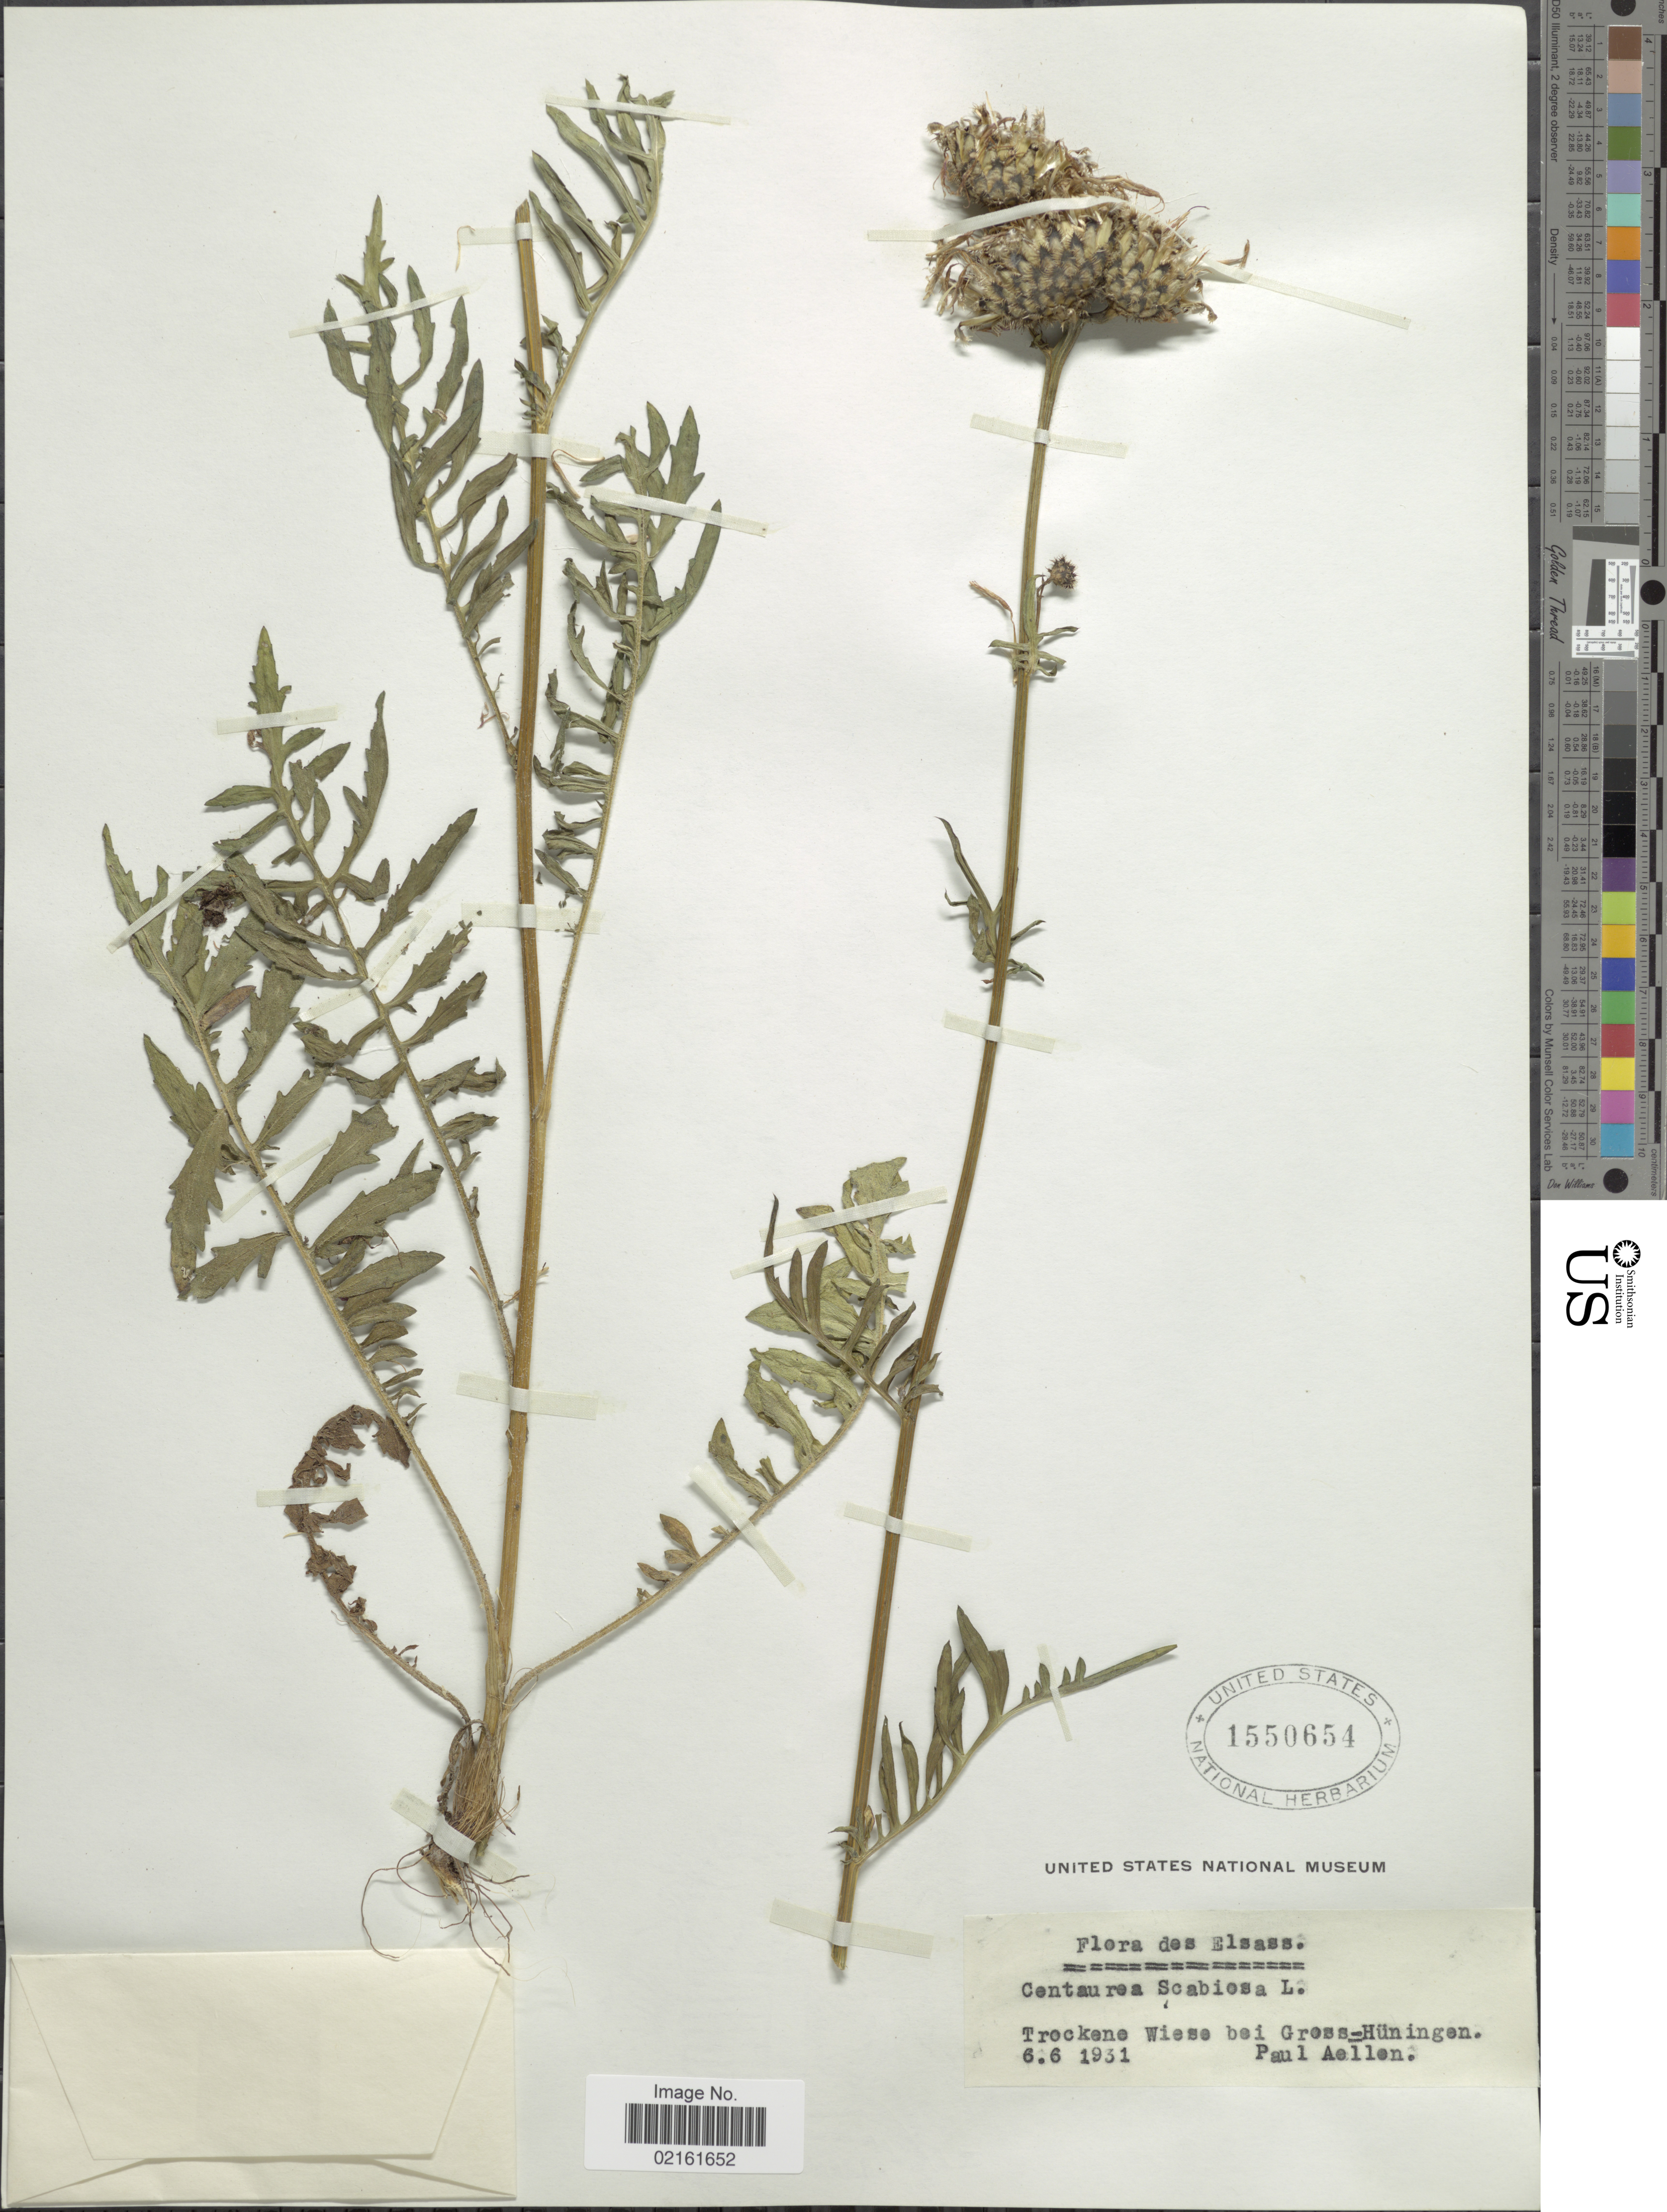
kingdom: Plantae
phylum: Tracheophyta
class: Magnoliopsida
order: Asterales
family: Asteraceae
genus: Centaurea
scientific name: Centaurea scabiosa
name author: L.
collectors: P. Aellen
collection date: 1931-06-06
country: France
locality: Elsass. Trockene Wiese bei Gross-Hüningen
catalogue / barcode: US 1550654